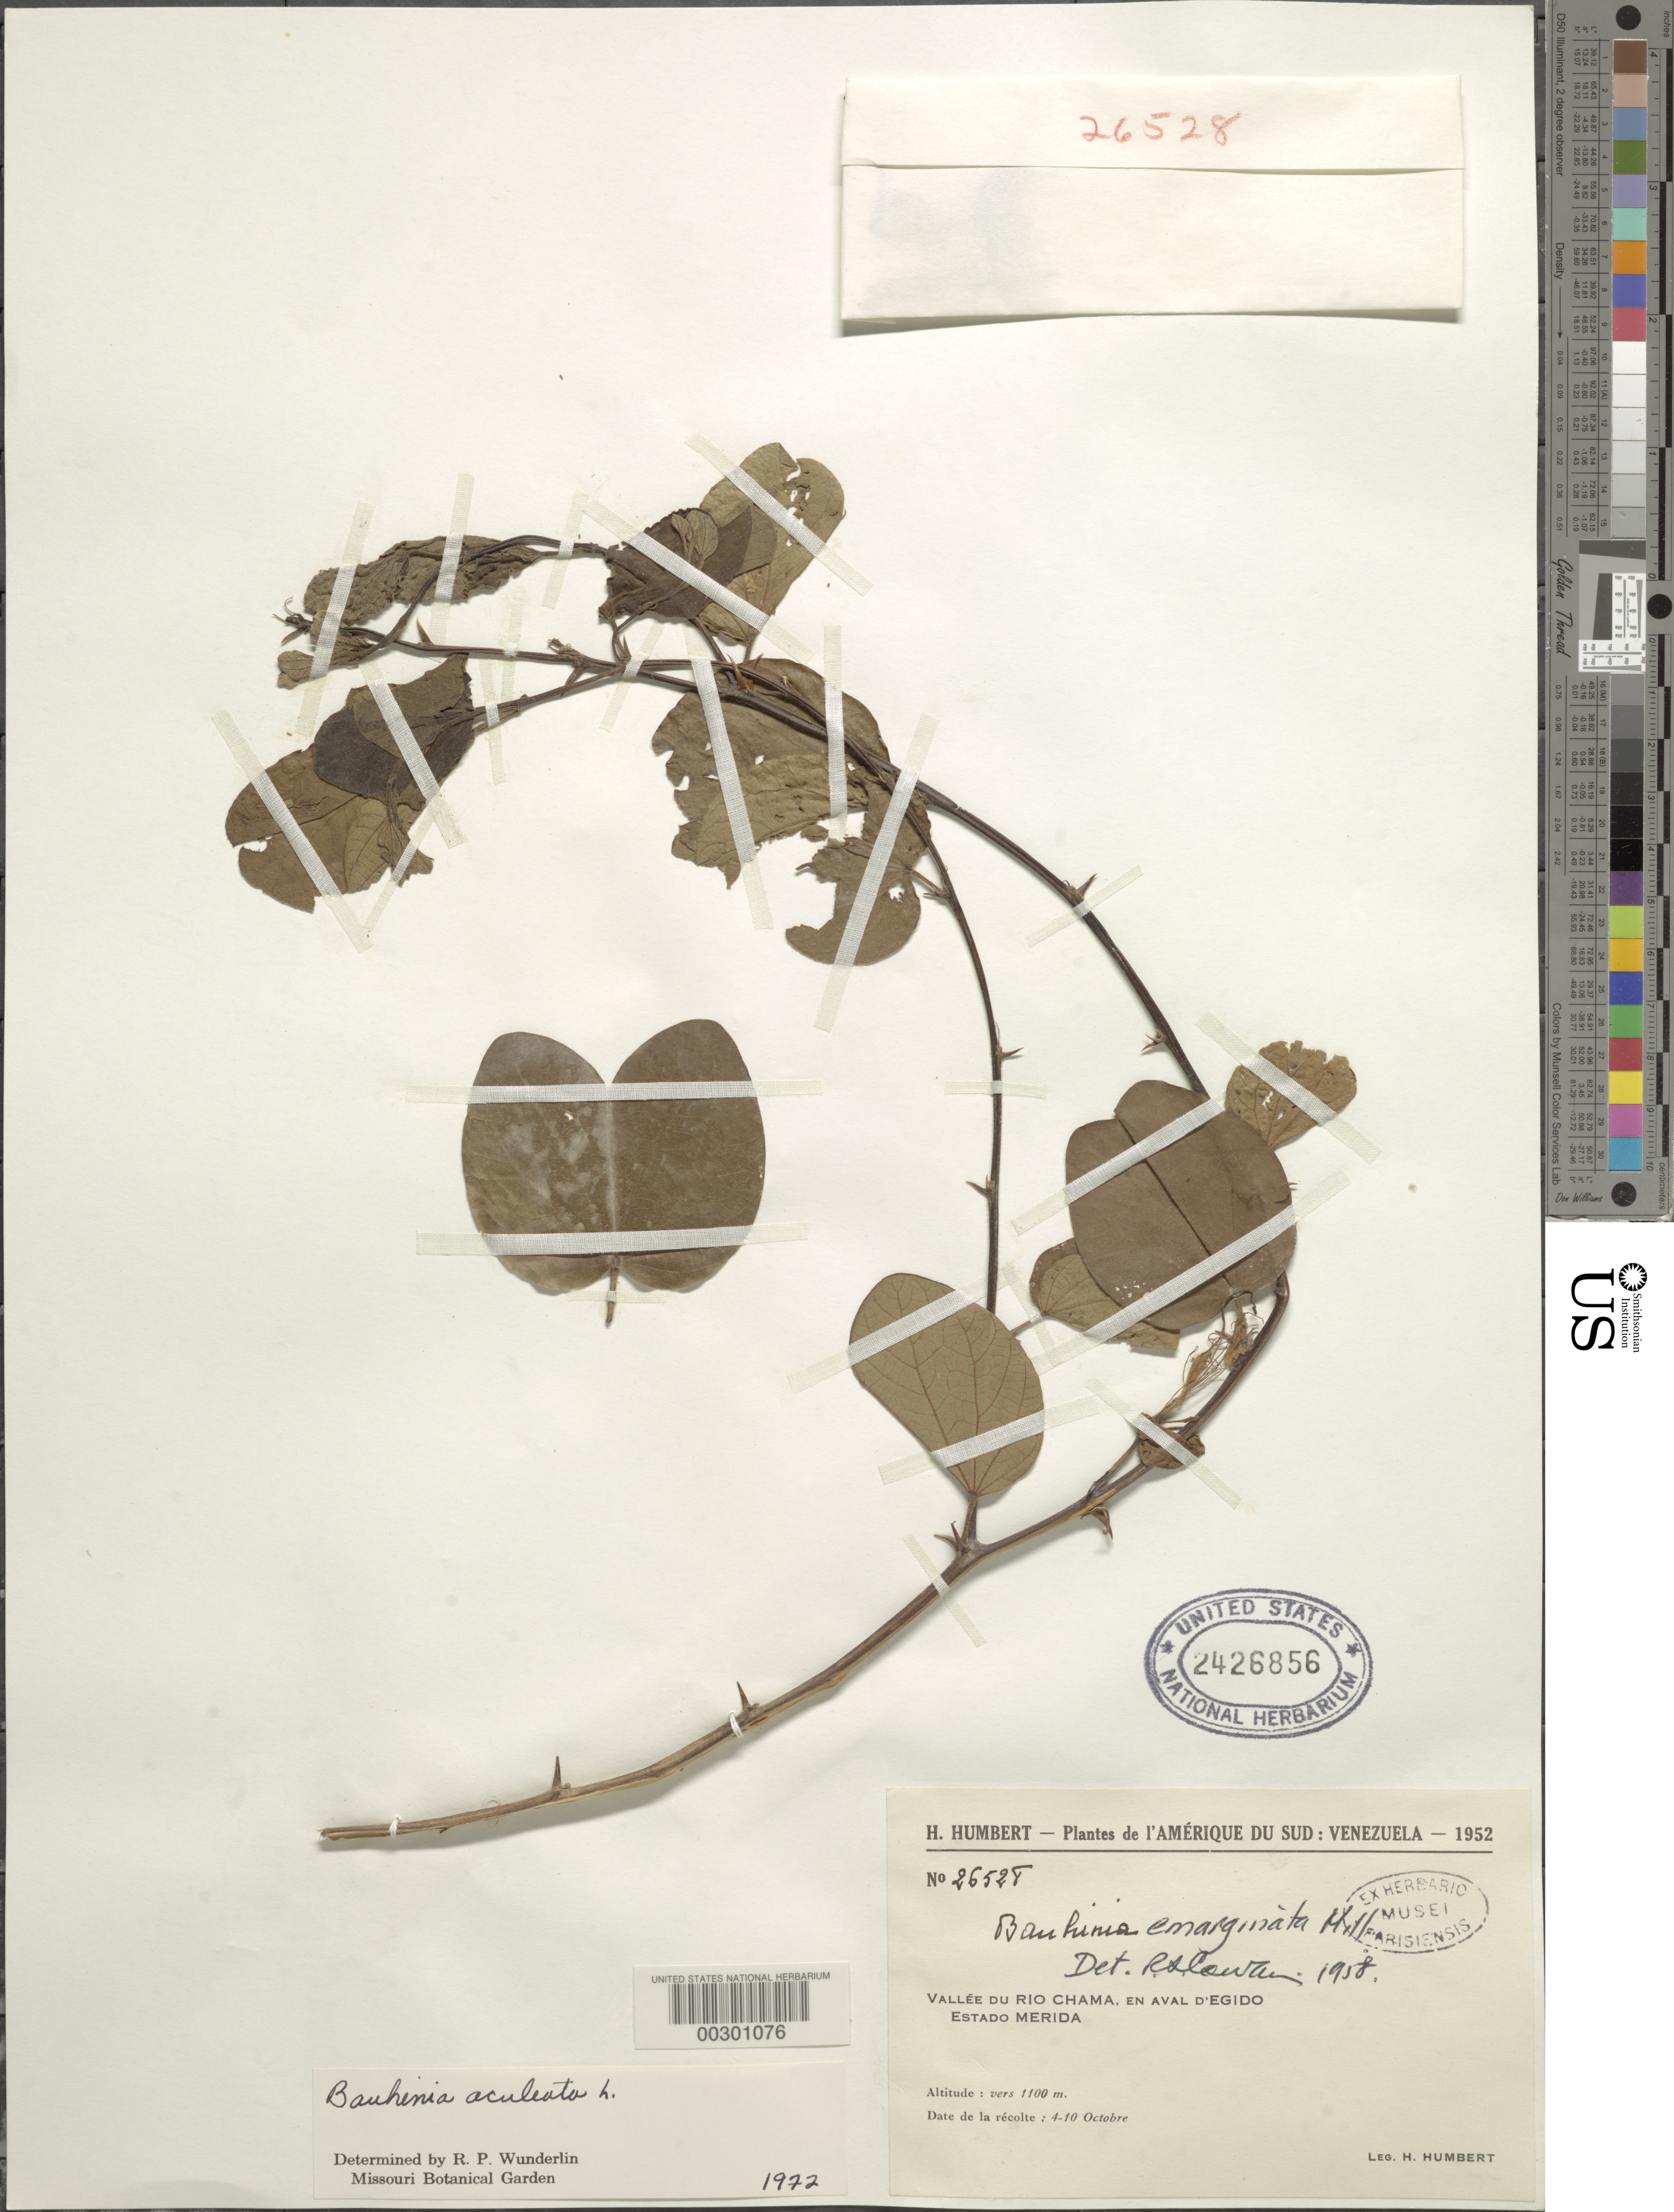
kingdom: Plantae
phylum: Tracheophyta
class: Magnoliopsida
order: Fabales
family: Fabaceae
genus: Bauhinia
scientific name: Bauhinia aculeata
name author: L.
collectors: H. Humbert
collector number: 26528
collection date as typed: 04 Oct 1952 to 10 Oct 1952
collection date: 1952-10-04/1952-10-10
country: Venezuela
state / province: Mérida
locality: Valley of rio chama, downstream from egido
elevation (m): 1100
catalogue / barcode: US 2426856